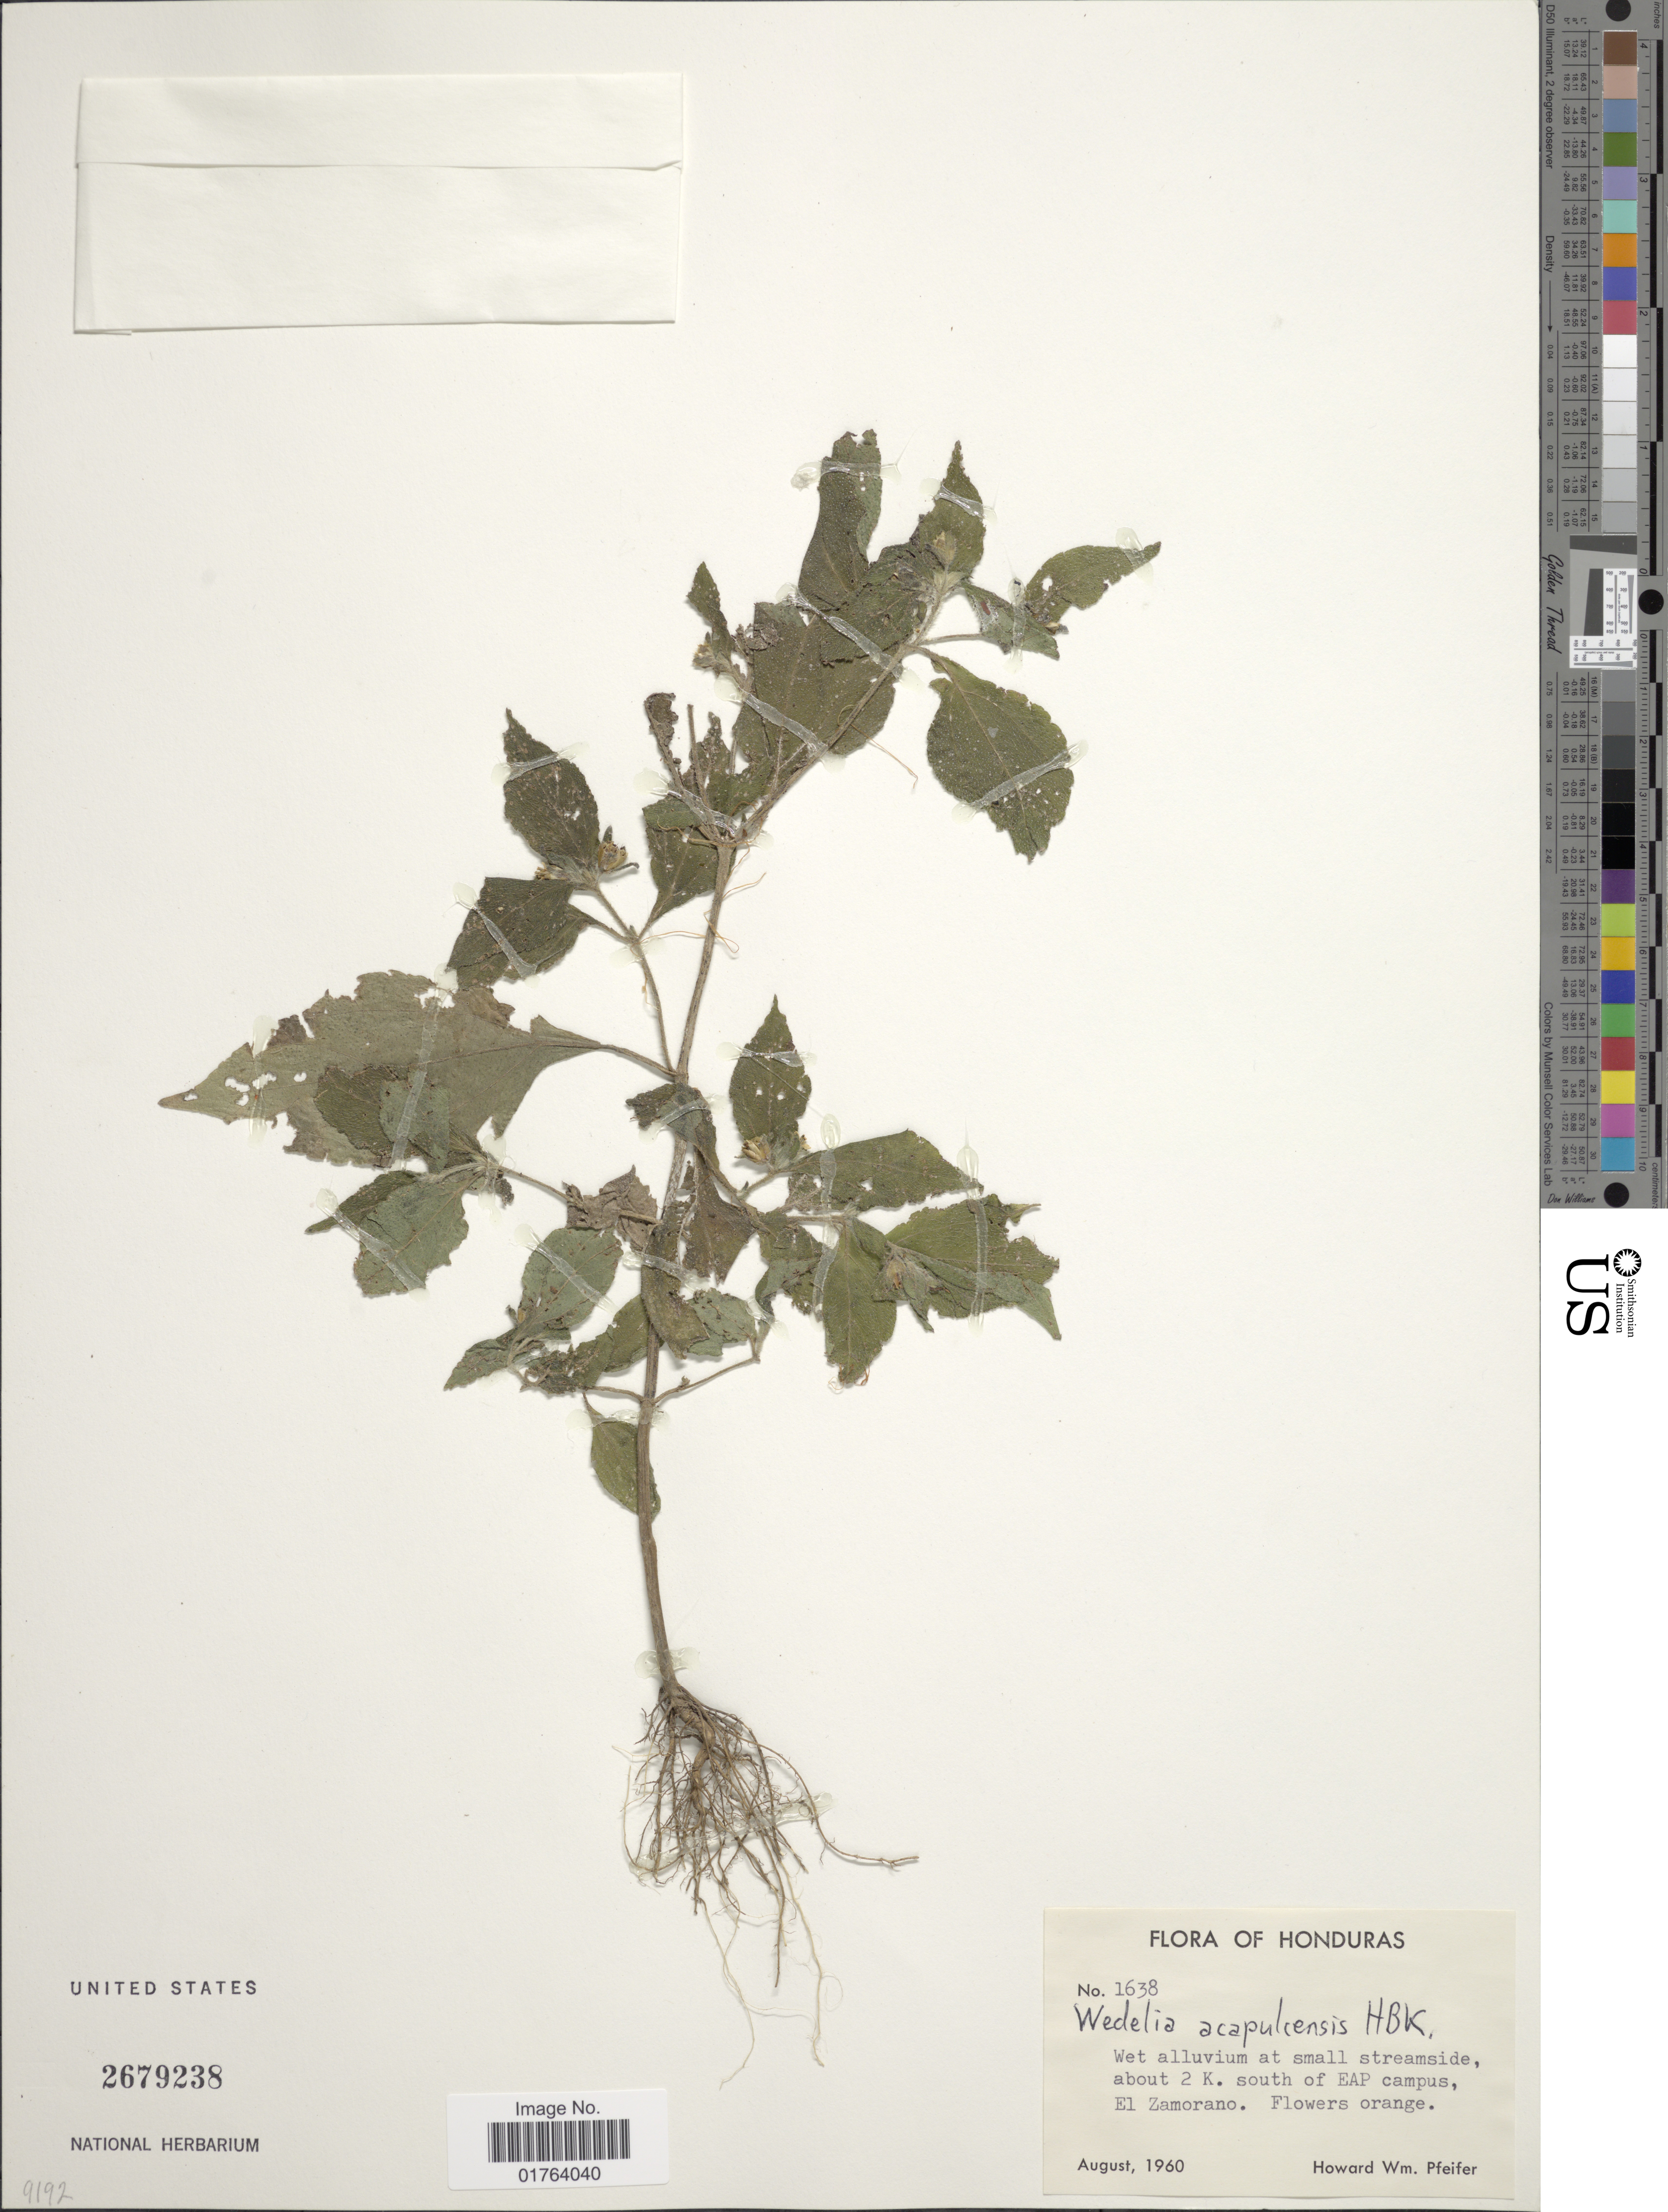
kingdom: Plantae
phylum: Tracheophyta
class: Magnoliopsida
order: Asterales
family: Asteraceae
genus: Wedelia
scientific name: Wedelia longipes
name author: Urb.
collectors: H. W. Pfeifer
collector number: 1638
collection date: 1960-08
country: Honduras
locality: About 2 k. south of EAP campus El Zamorano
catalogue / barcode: US 2679238